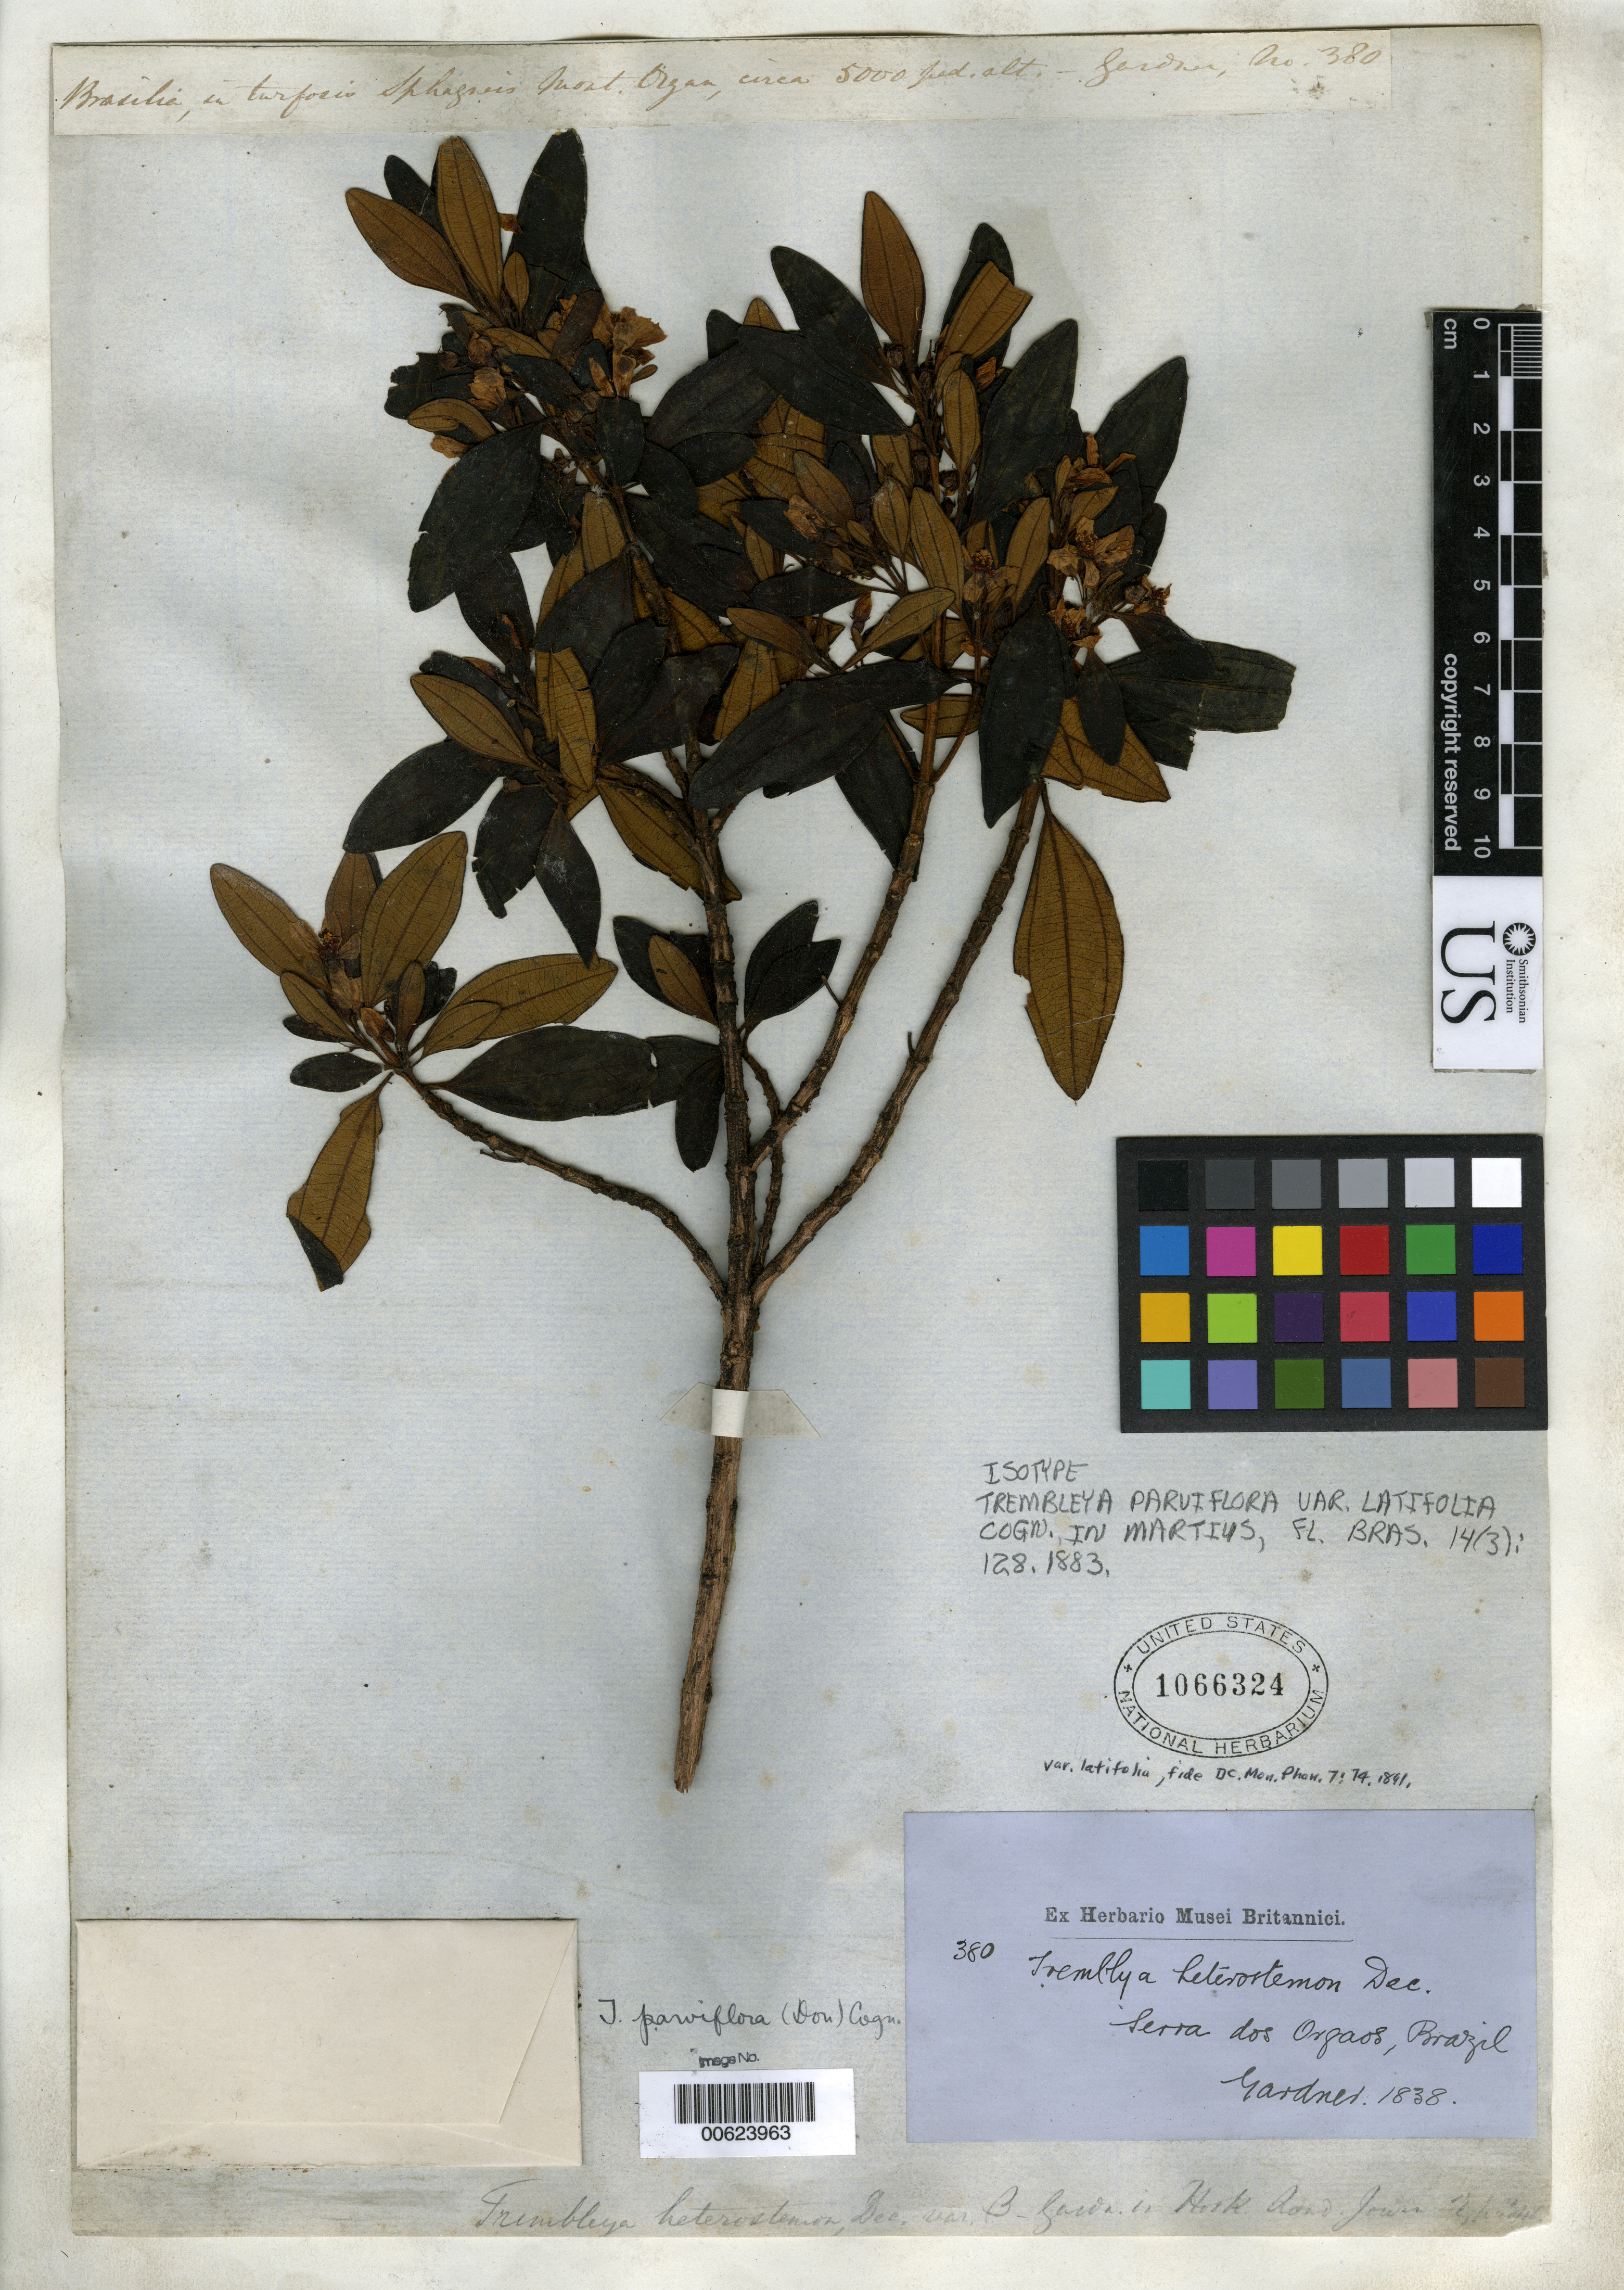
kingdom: Plantae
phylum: Tracheophyta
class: Magnoliopsida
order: Myrtales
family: Melastomataceae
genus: Trembleya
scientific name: Trembleya parviflora var. latifolia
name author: Cogn. in Mart.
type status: Isotype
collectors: G. Gardner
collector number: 380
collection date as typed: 1838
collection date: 1838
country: Brazil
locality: Serra dos Orgaos.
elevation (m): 1524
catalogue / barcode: US 1066324